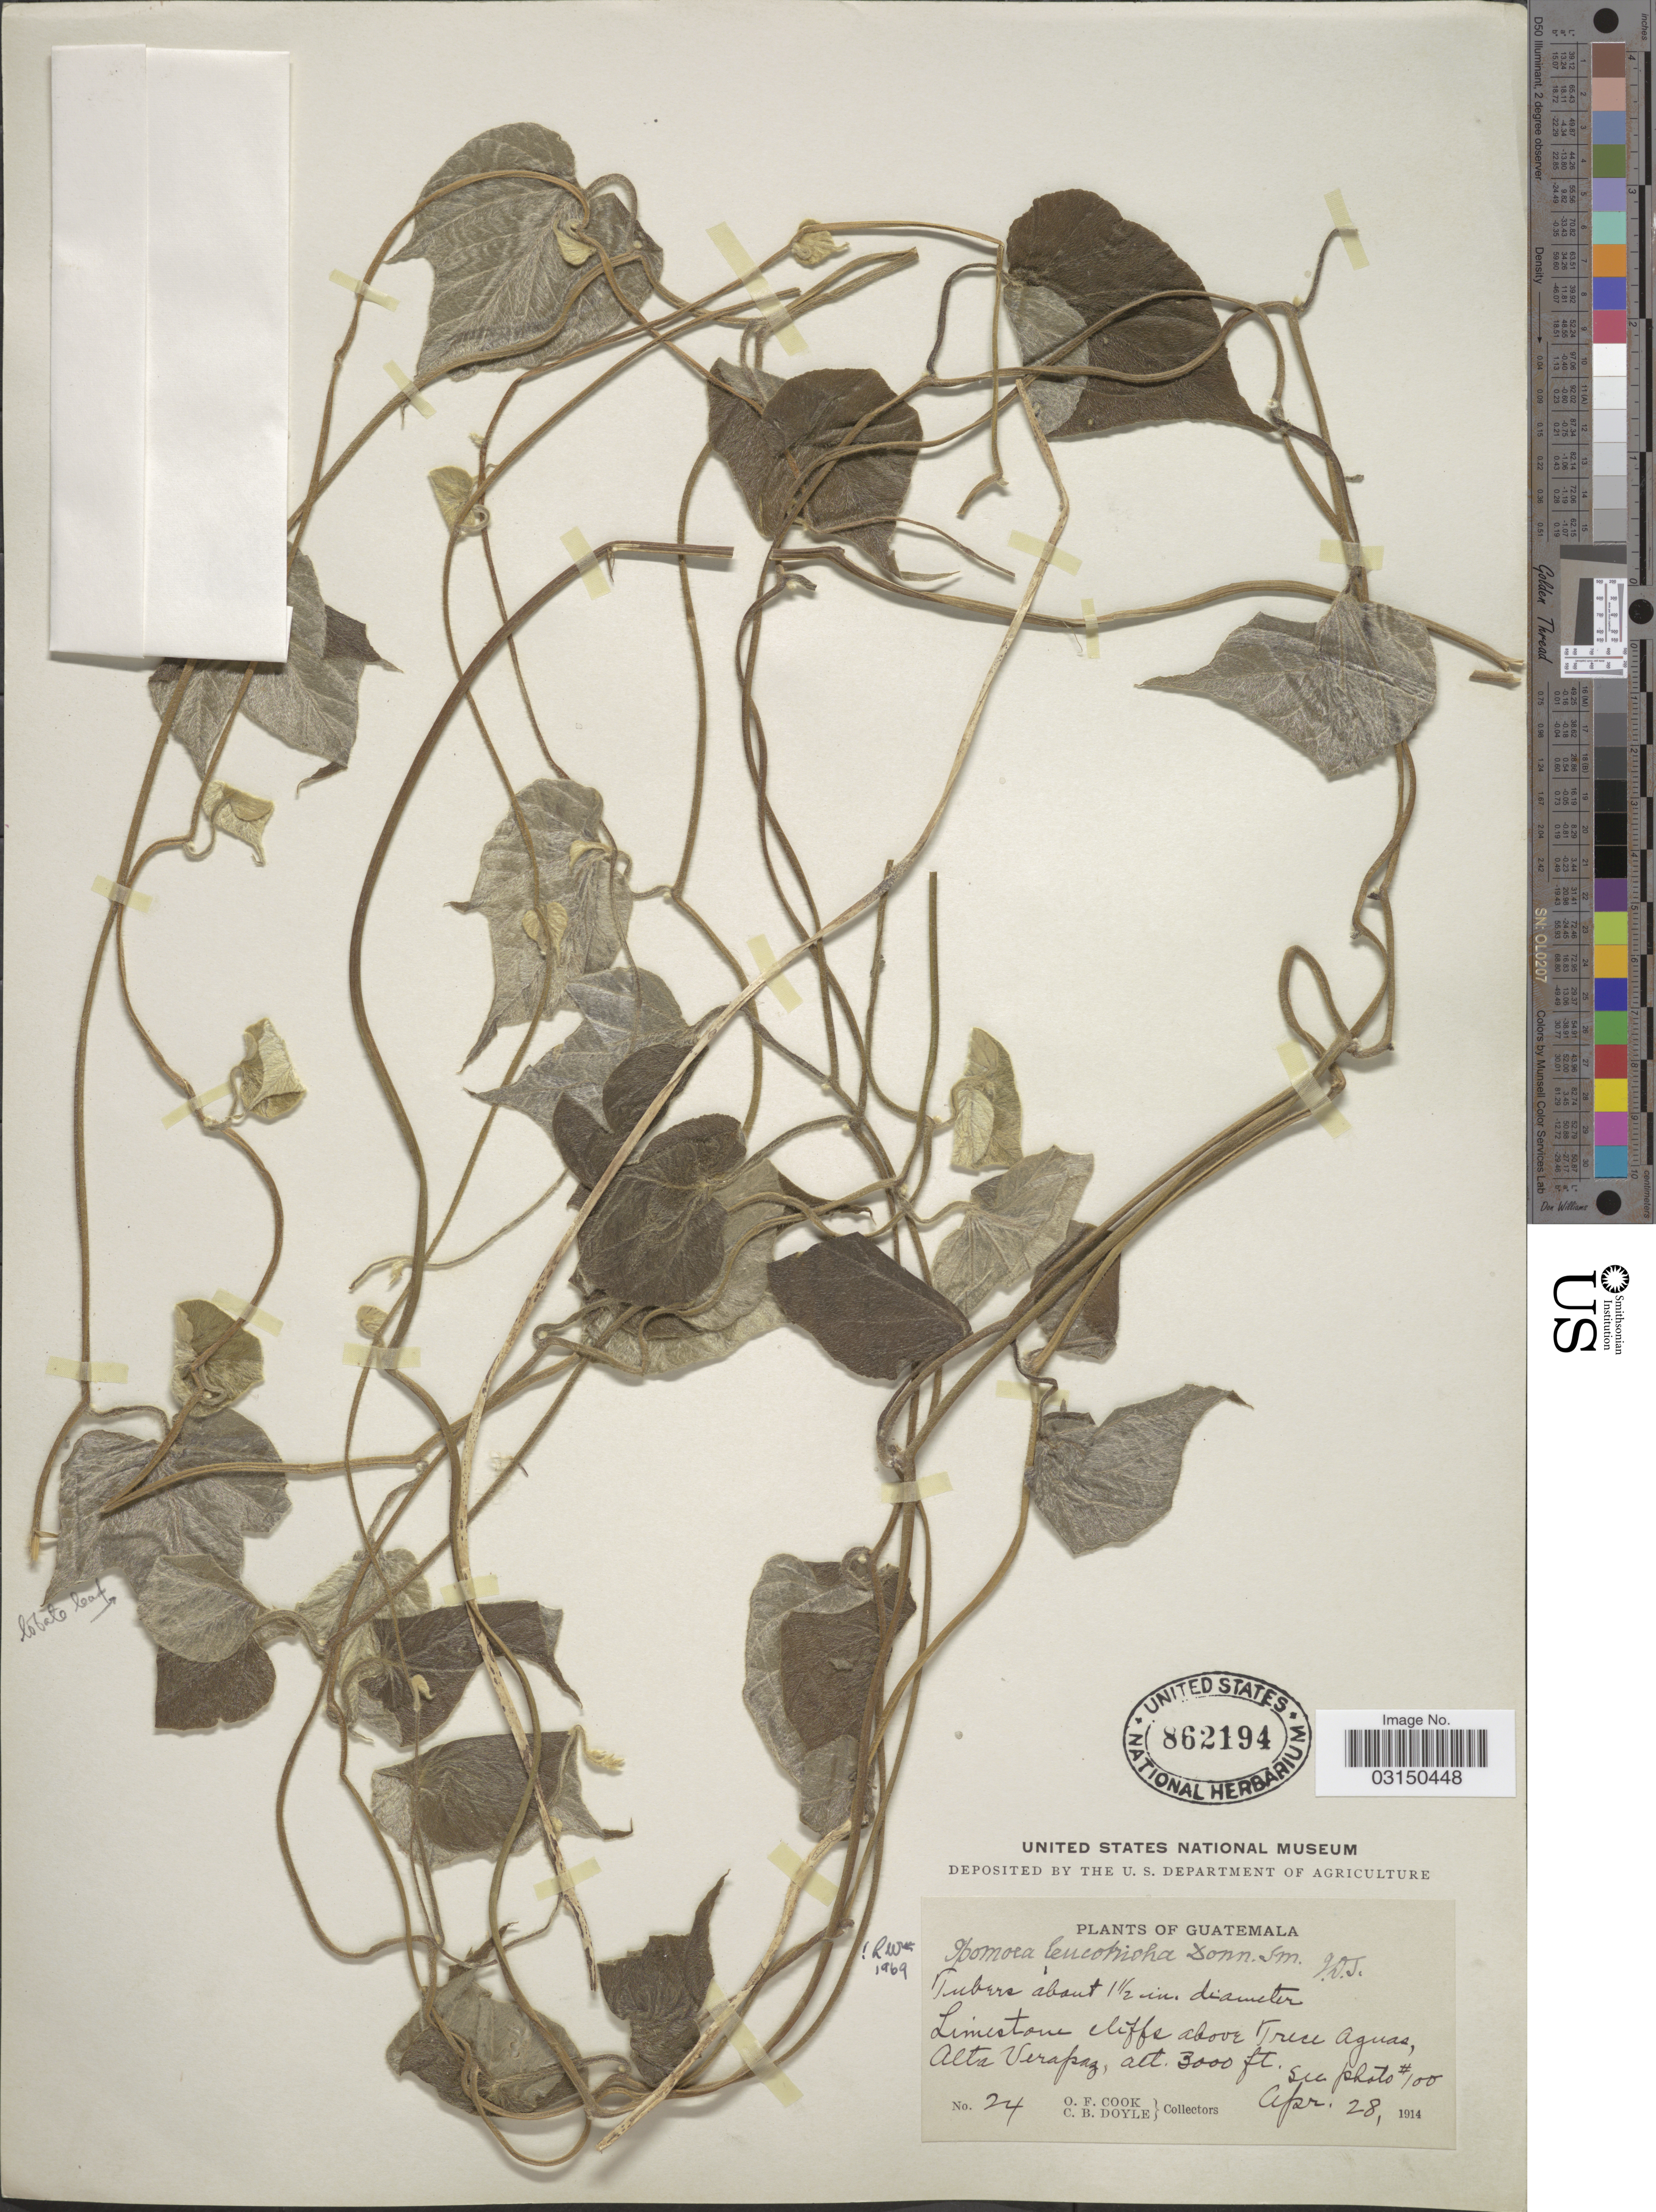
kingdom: Plantae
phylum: Tracheophyta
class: Magnoliopsida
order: Solanales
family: Convolvulaceae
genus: Ipomoea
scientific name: Ipomoea leucotricha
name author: Donn. Sm.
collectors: O. F. Cook & C. Doyle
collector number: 24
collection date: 1914-04-28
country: Guatemala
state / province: Alta Verapaz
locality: Limestone cliffs above Trece Aguas, Alta Verapaz.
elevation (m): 914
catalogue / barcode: US 862194